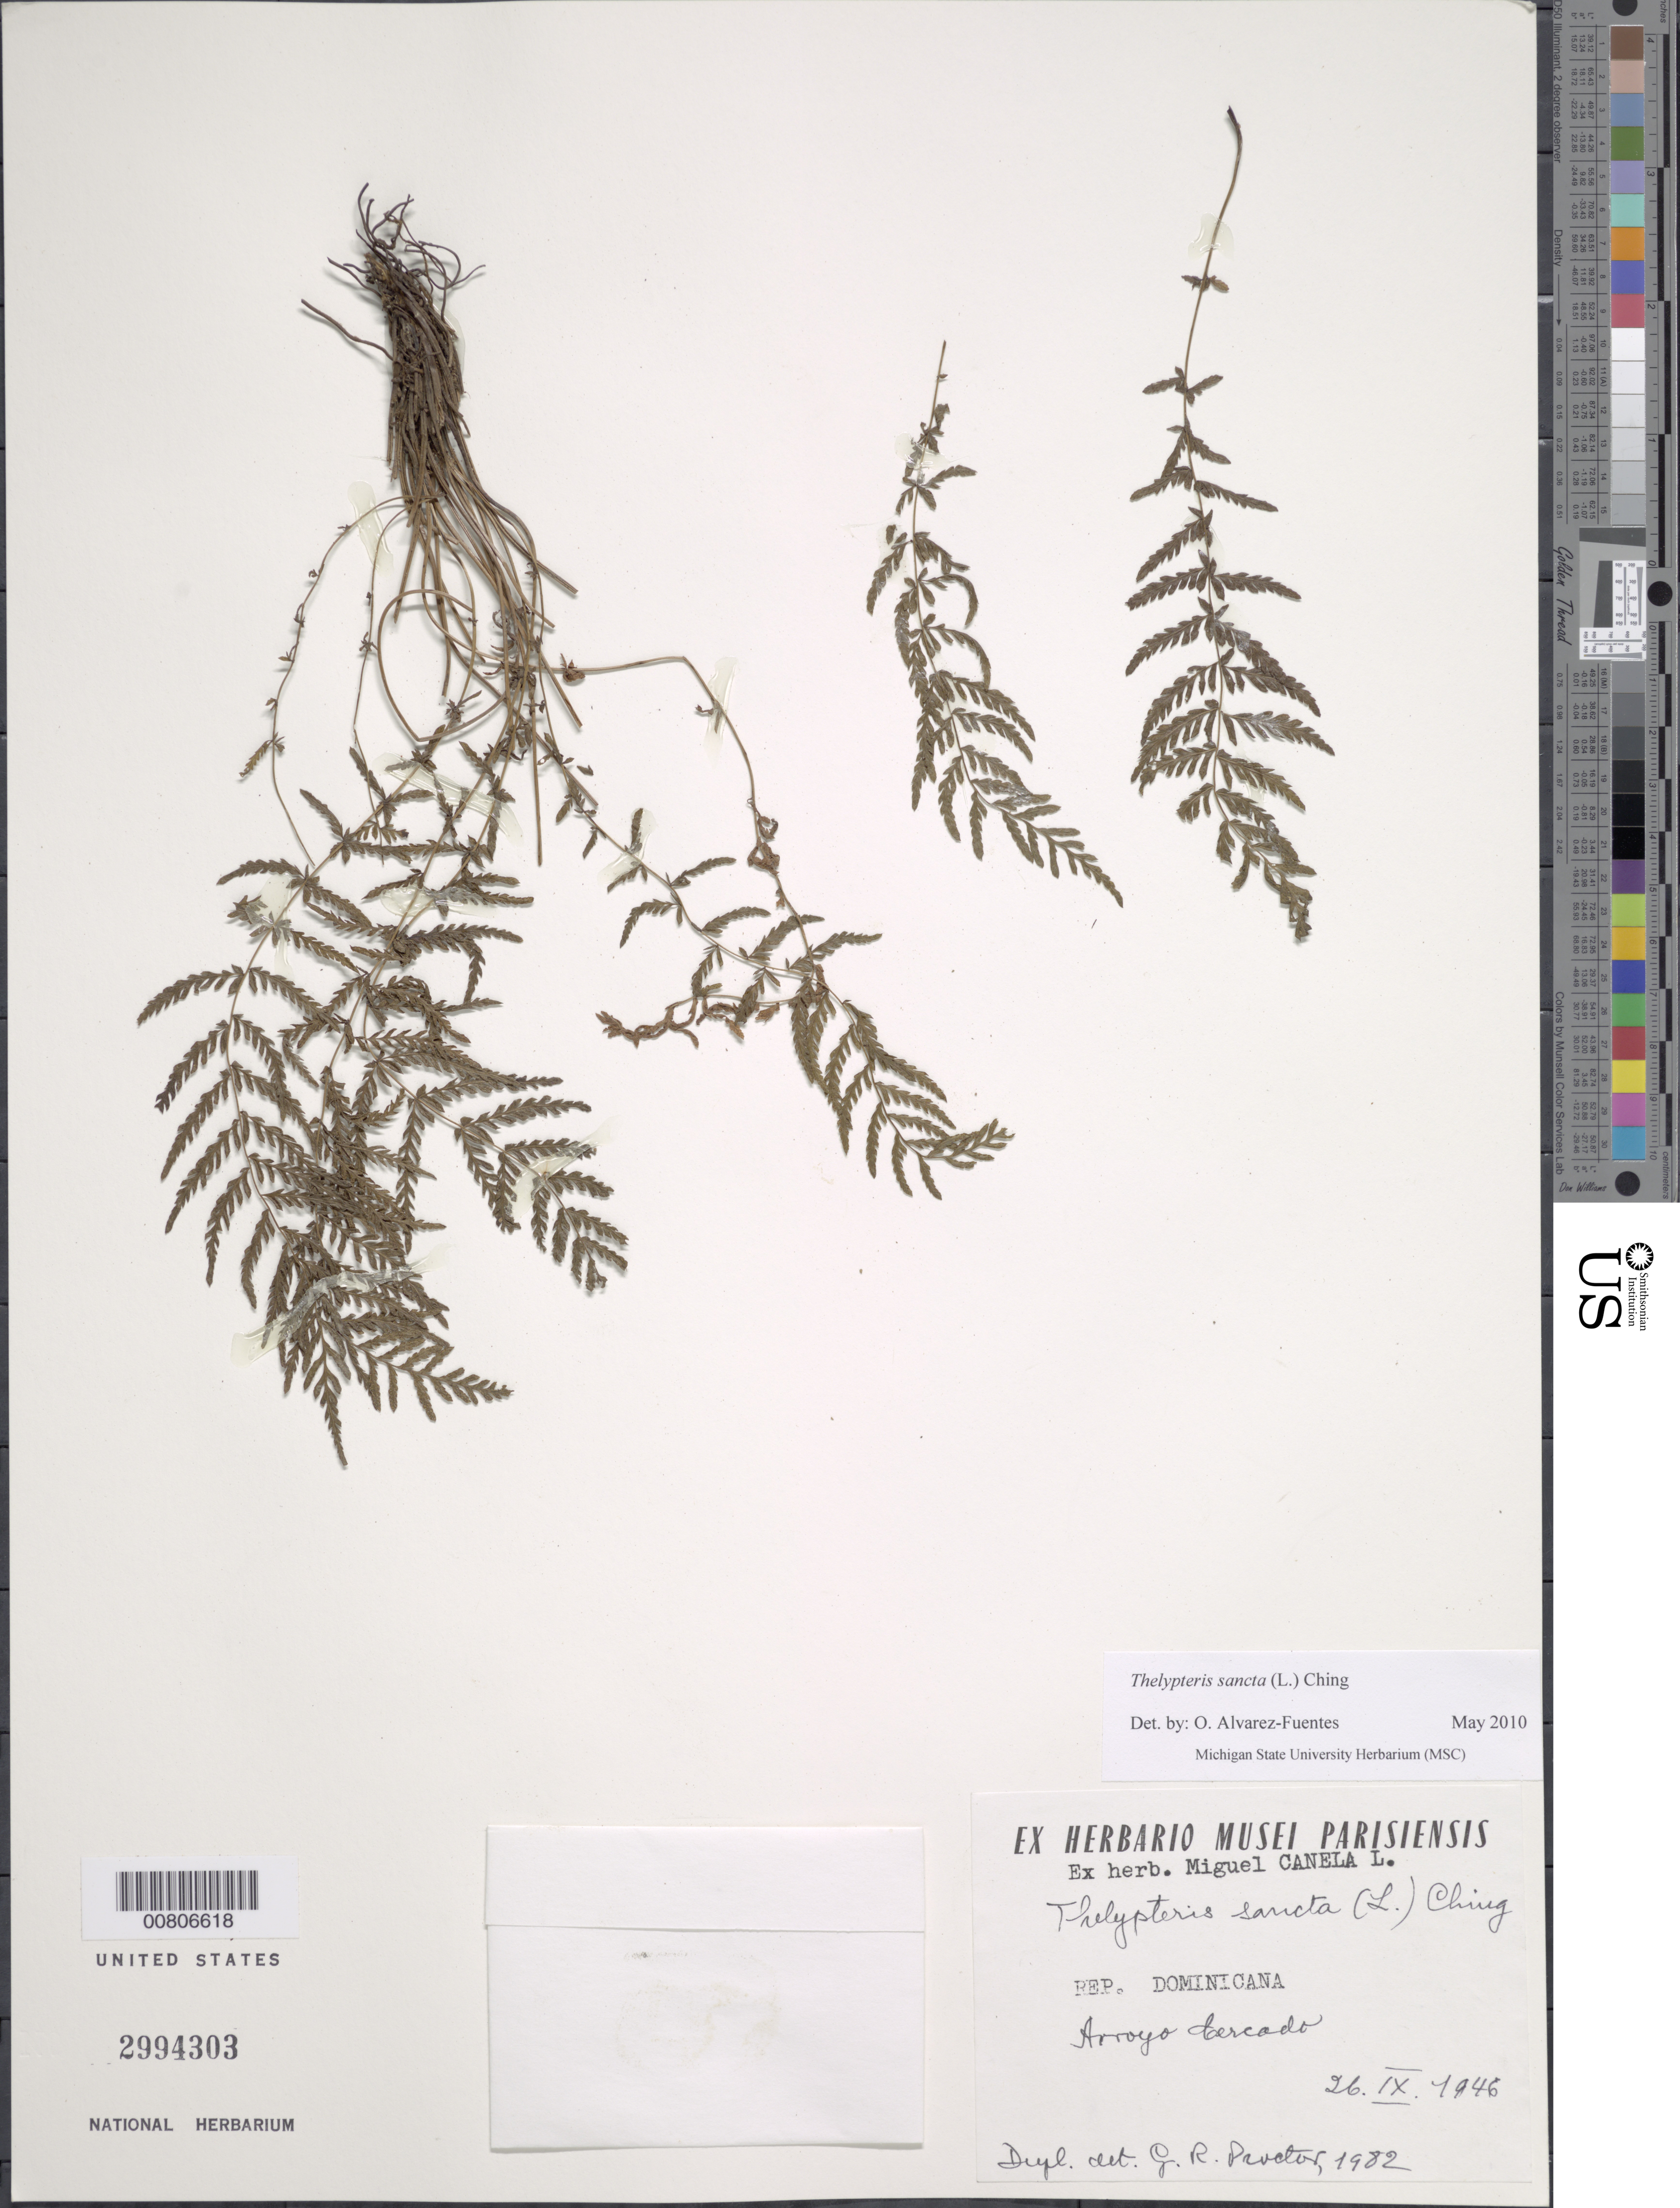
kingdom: Plantae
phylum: Tracheophyta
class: Polypodiopsida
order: Polypodiales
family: Thelypteridaceae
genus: Amauropelta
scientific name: Amauropelta sancta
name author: (L.) Pic. Serm.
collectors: M. Canela Lazaro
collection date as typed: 26 Sep 1946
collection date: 1946-09-26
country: Dominican Republic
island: Hispaniola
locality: Arroyo Cercado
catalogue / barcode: US 2994303